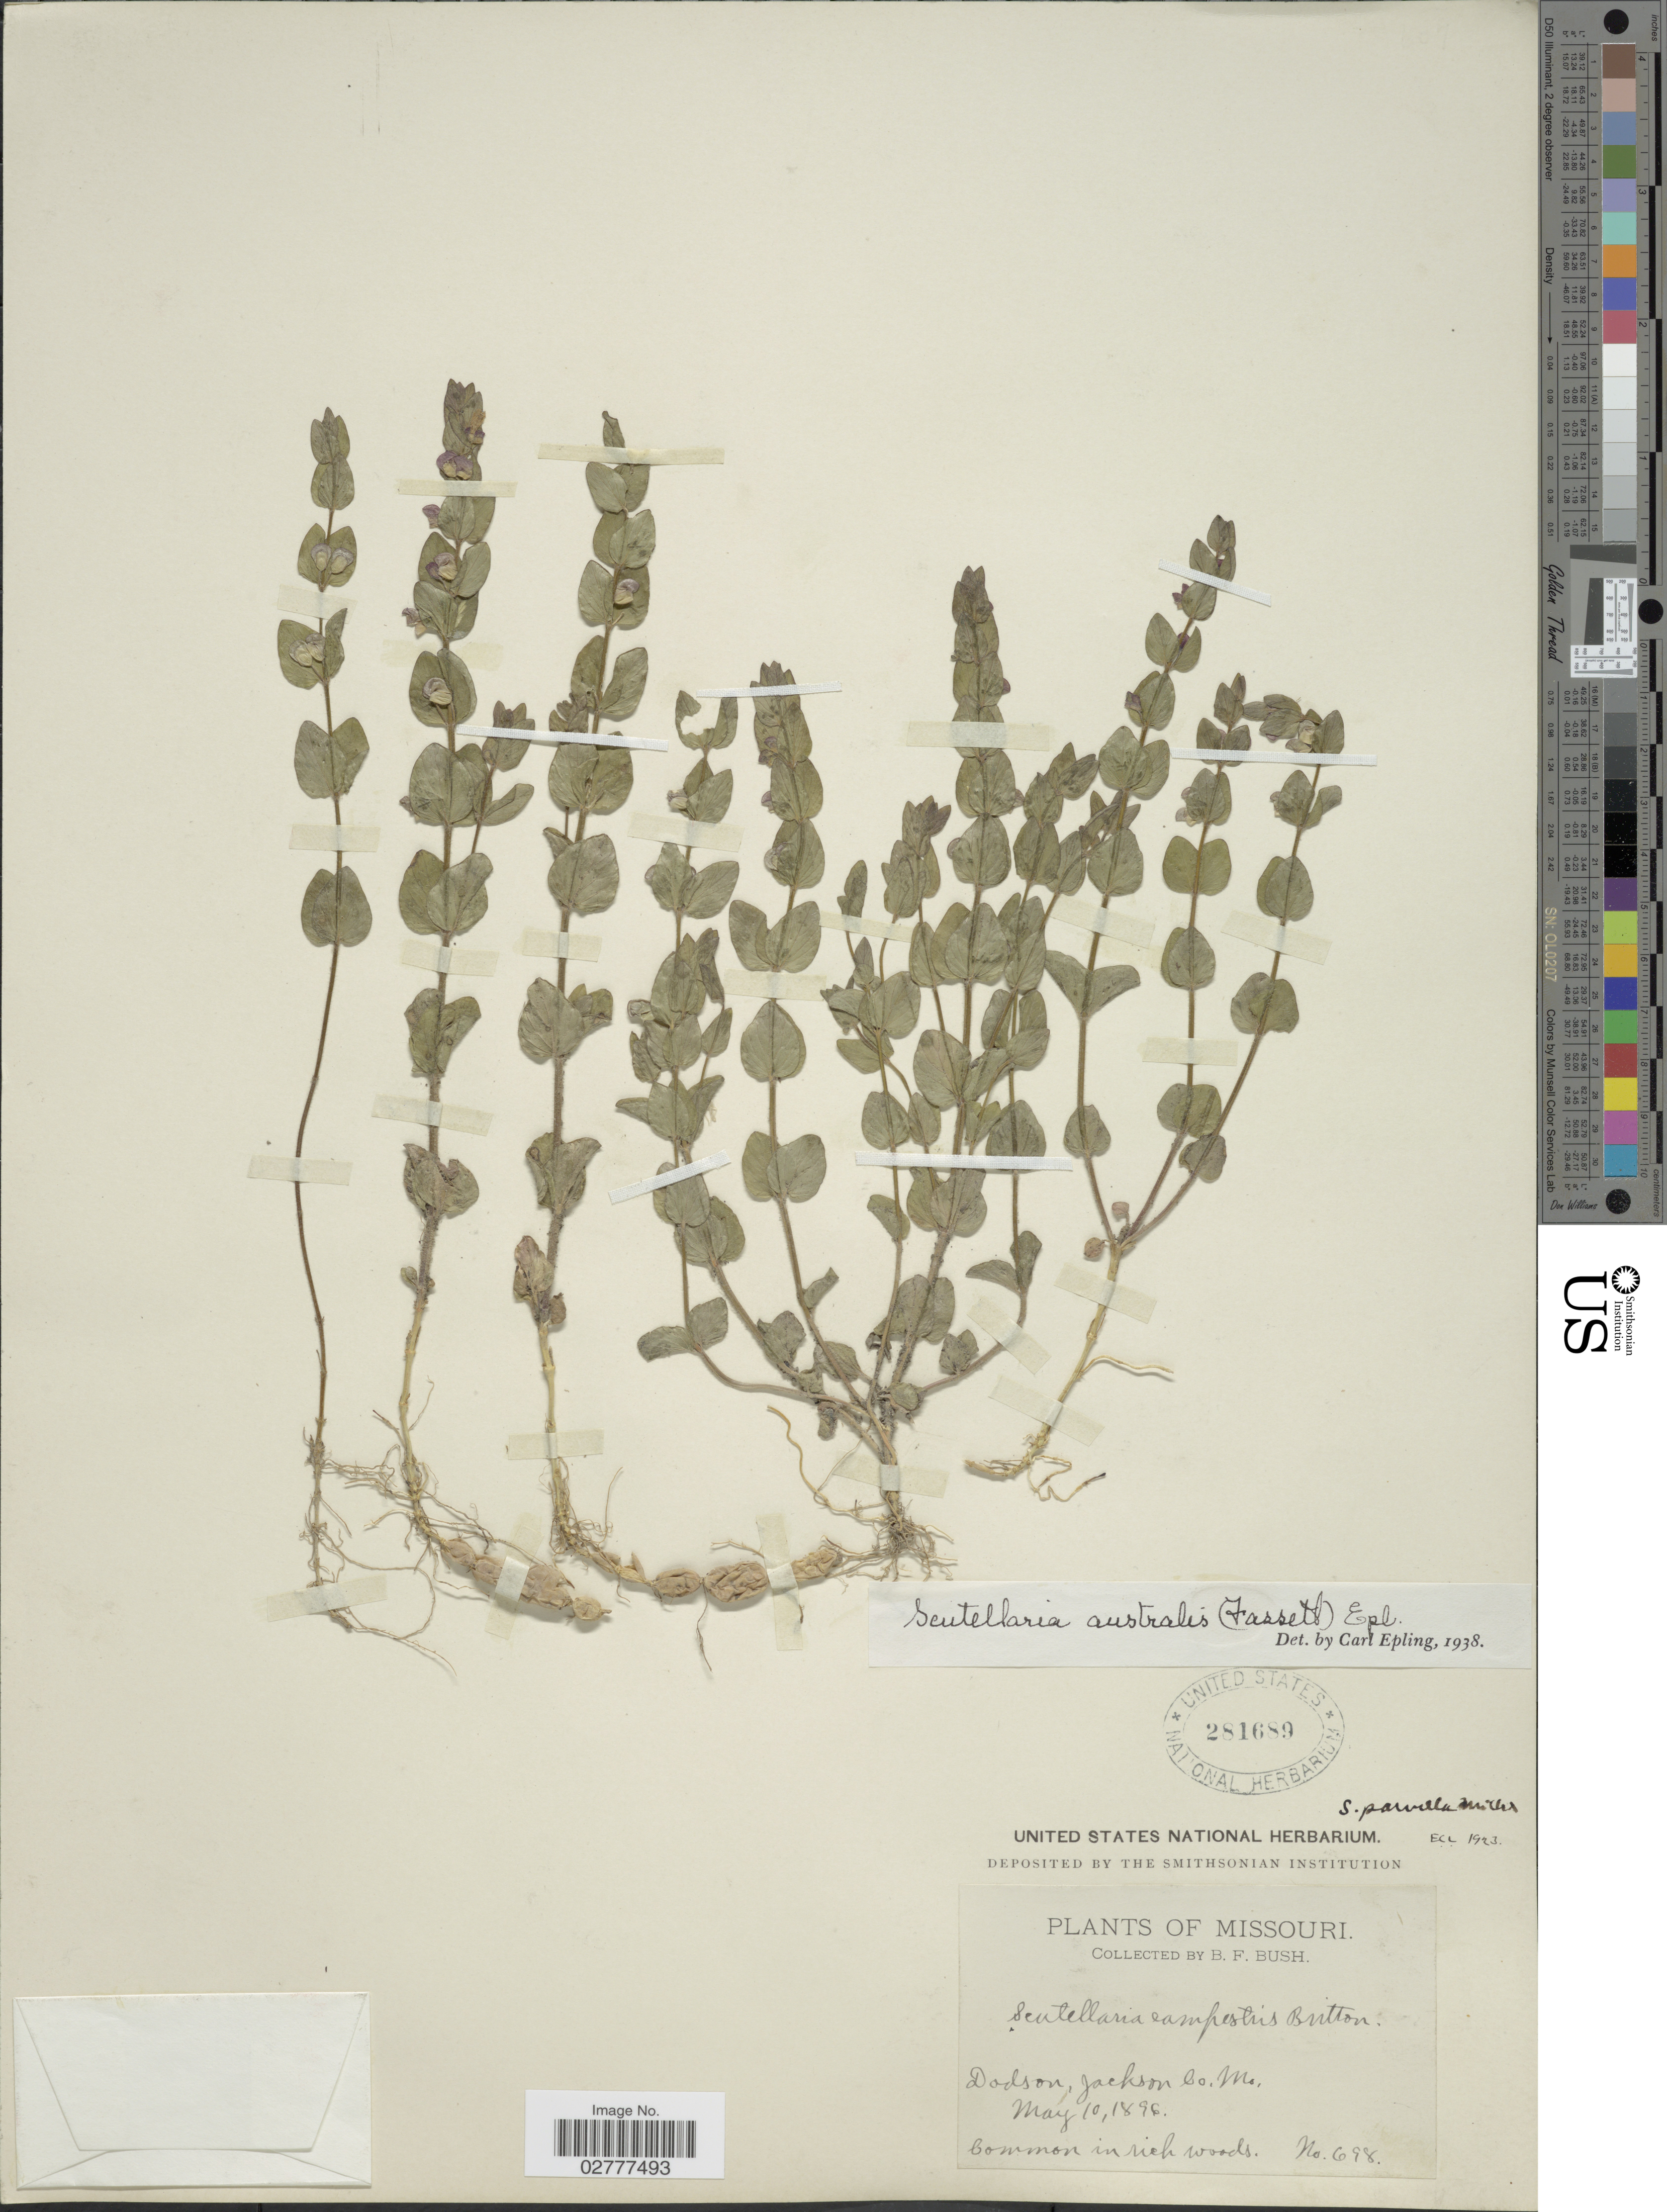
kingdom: Plantae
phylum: Tracheophyta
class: Magnoliopsida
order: Lamiales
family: Lamiaceae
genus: Scutellaria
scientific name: Scutellaria australis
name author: (Fassett) Epling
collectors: B. F. Bush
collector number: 698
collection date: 1896-05-10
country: United States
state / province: Missouri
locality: Dodson, Jackson Co., Mo.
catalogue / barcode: US 281689